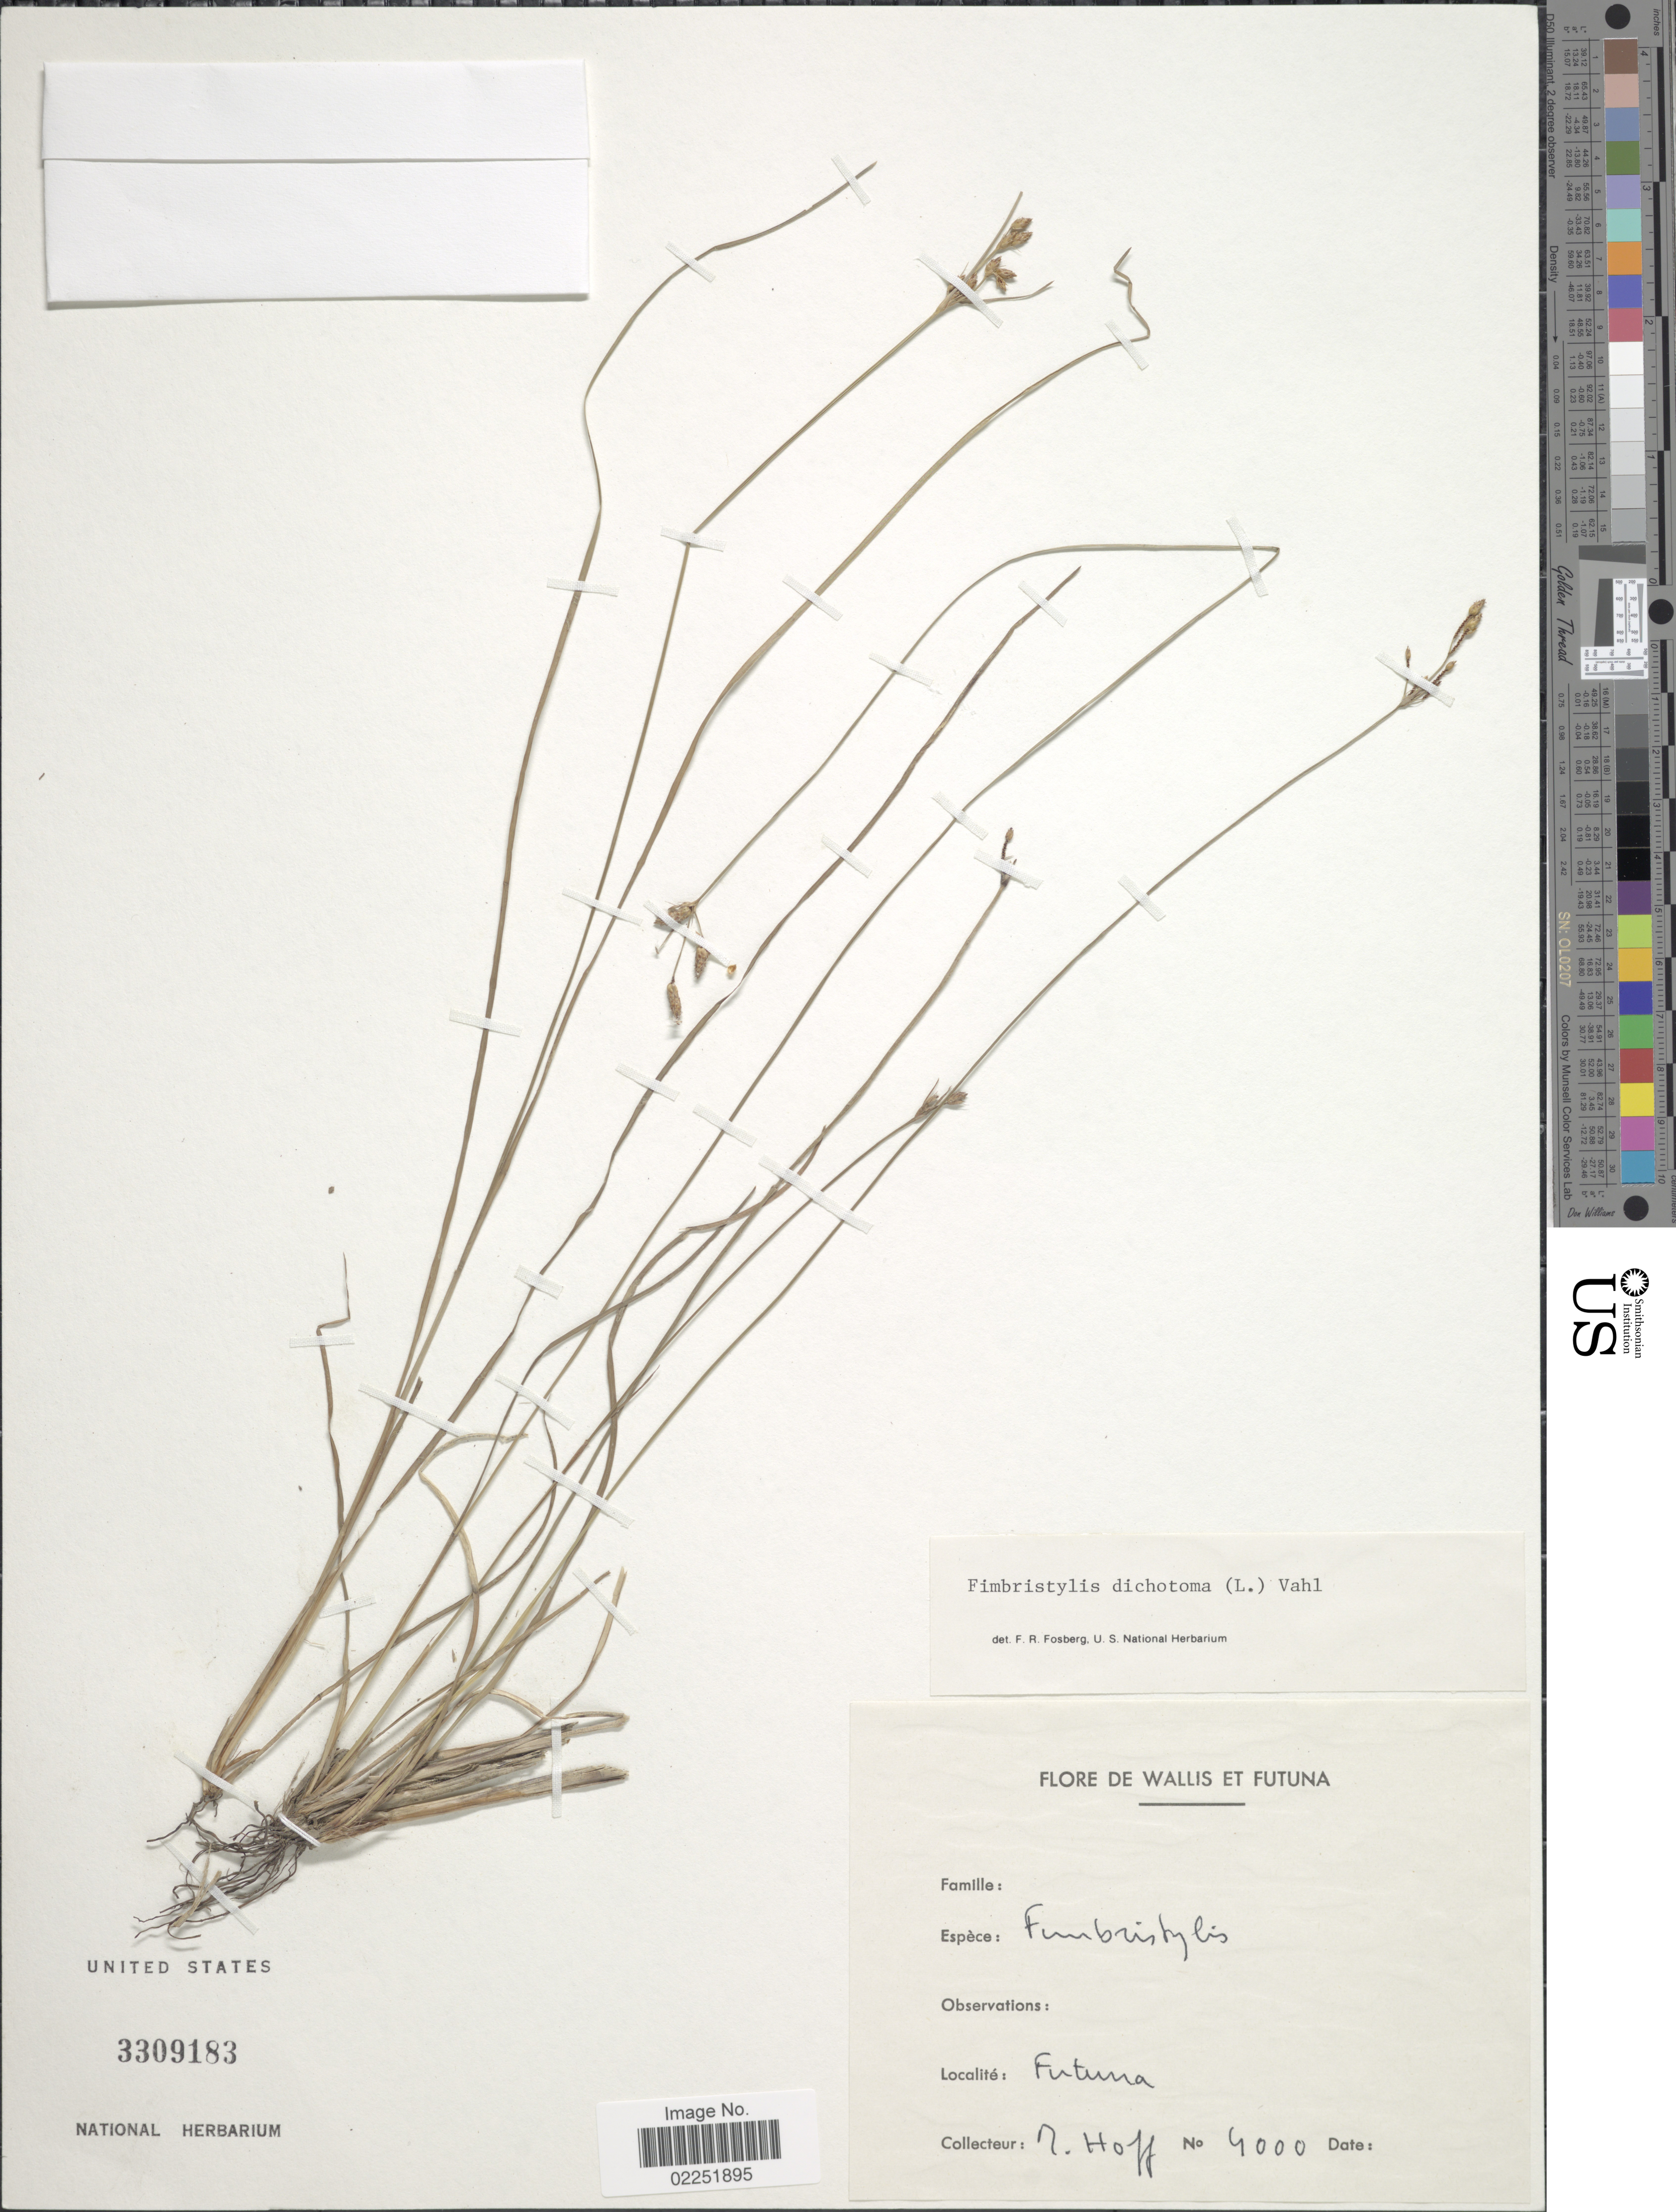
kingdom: Plantae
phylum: Tracheophyta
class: Liliopsida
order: Poales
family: Cyperaceae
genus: Fimbristylis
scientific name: Fimbristylis dichotoma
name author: (L.) Vahl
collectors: M. Hoff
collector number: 4000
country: Wallis and Futuna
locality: Futuna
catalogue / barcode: US 3309183